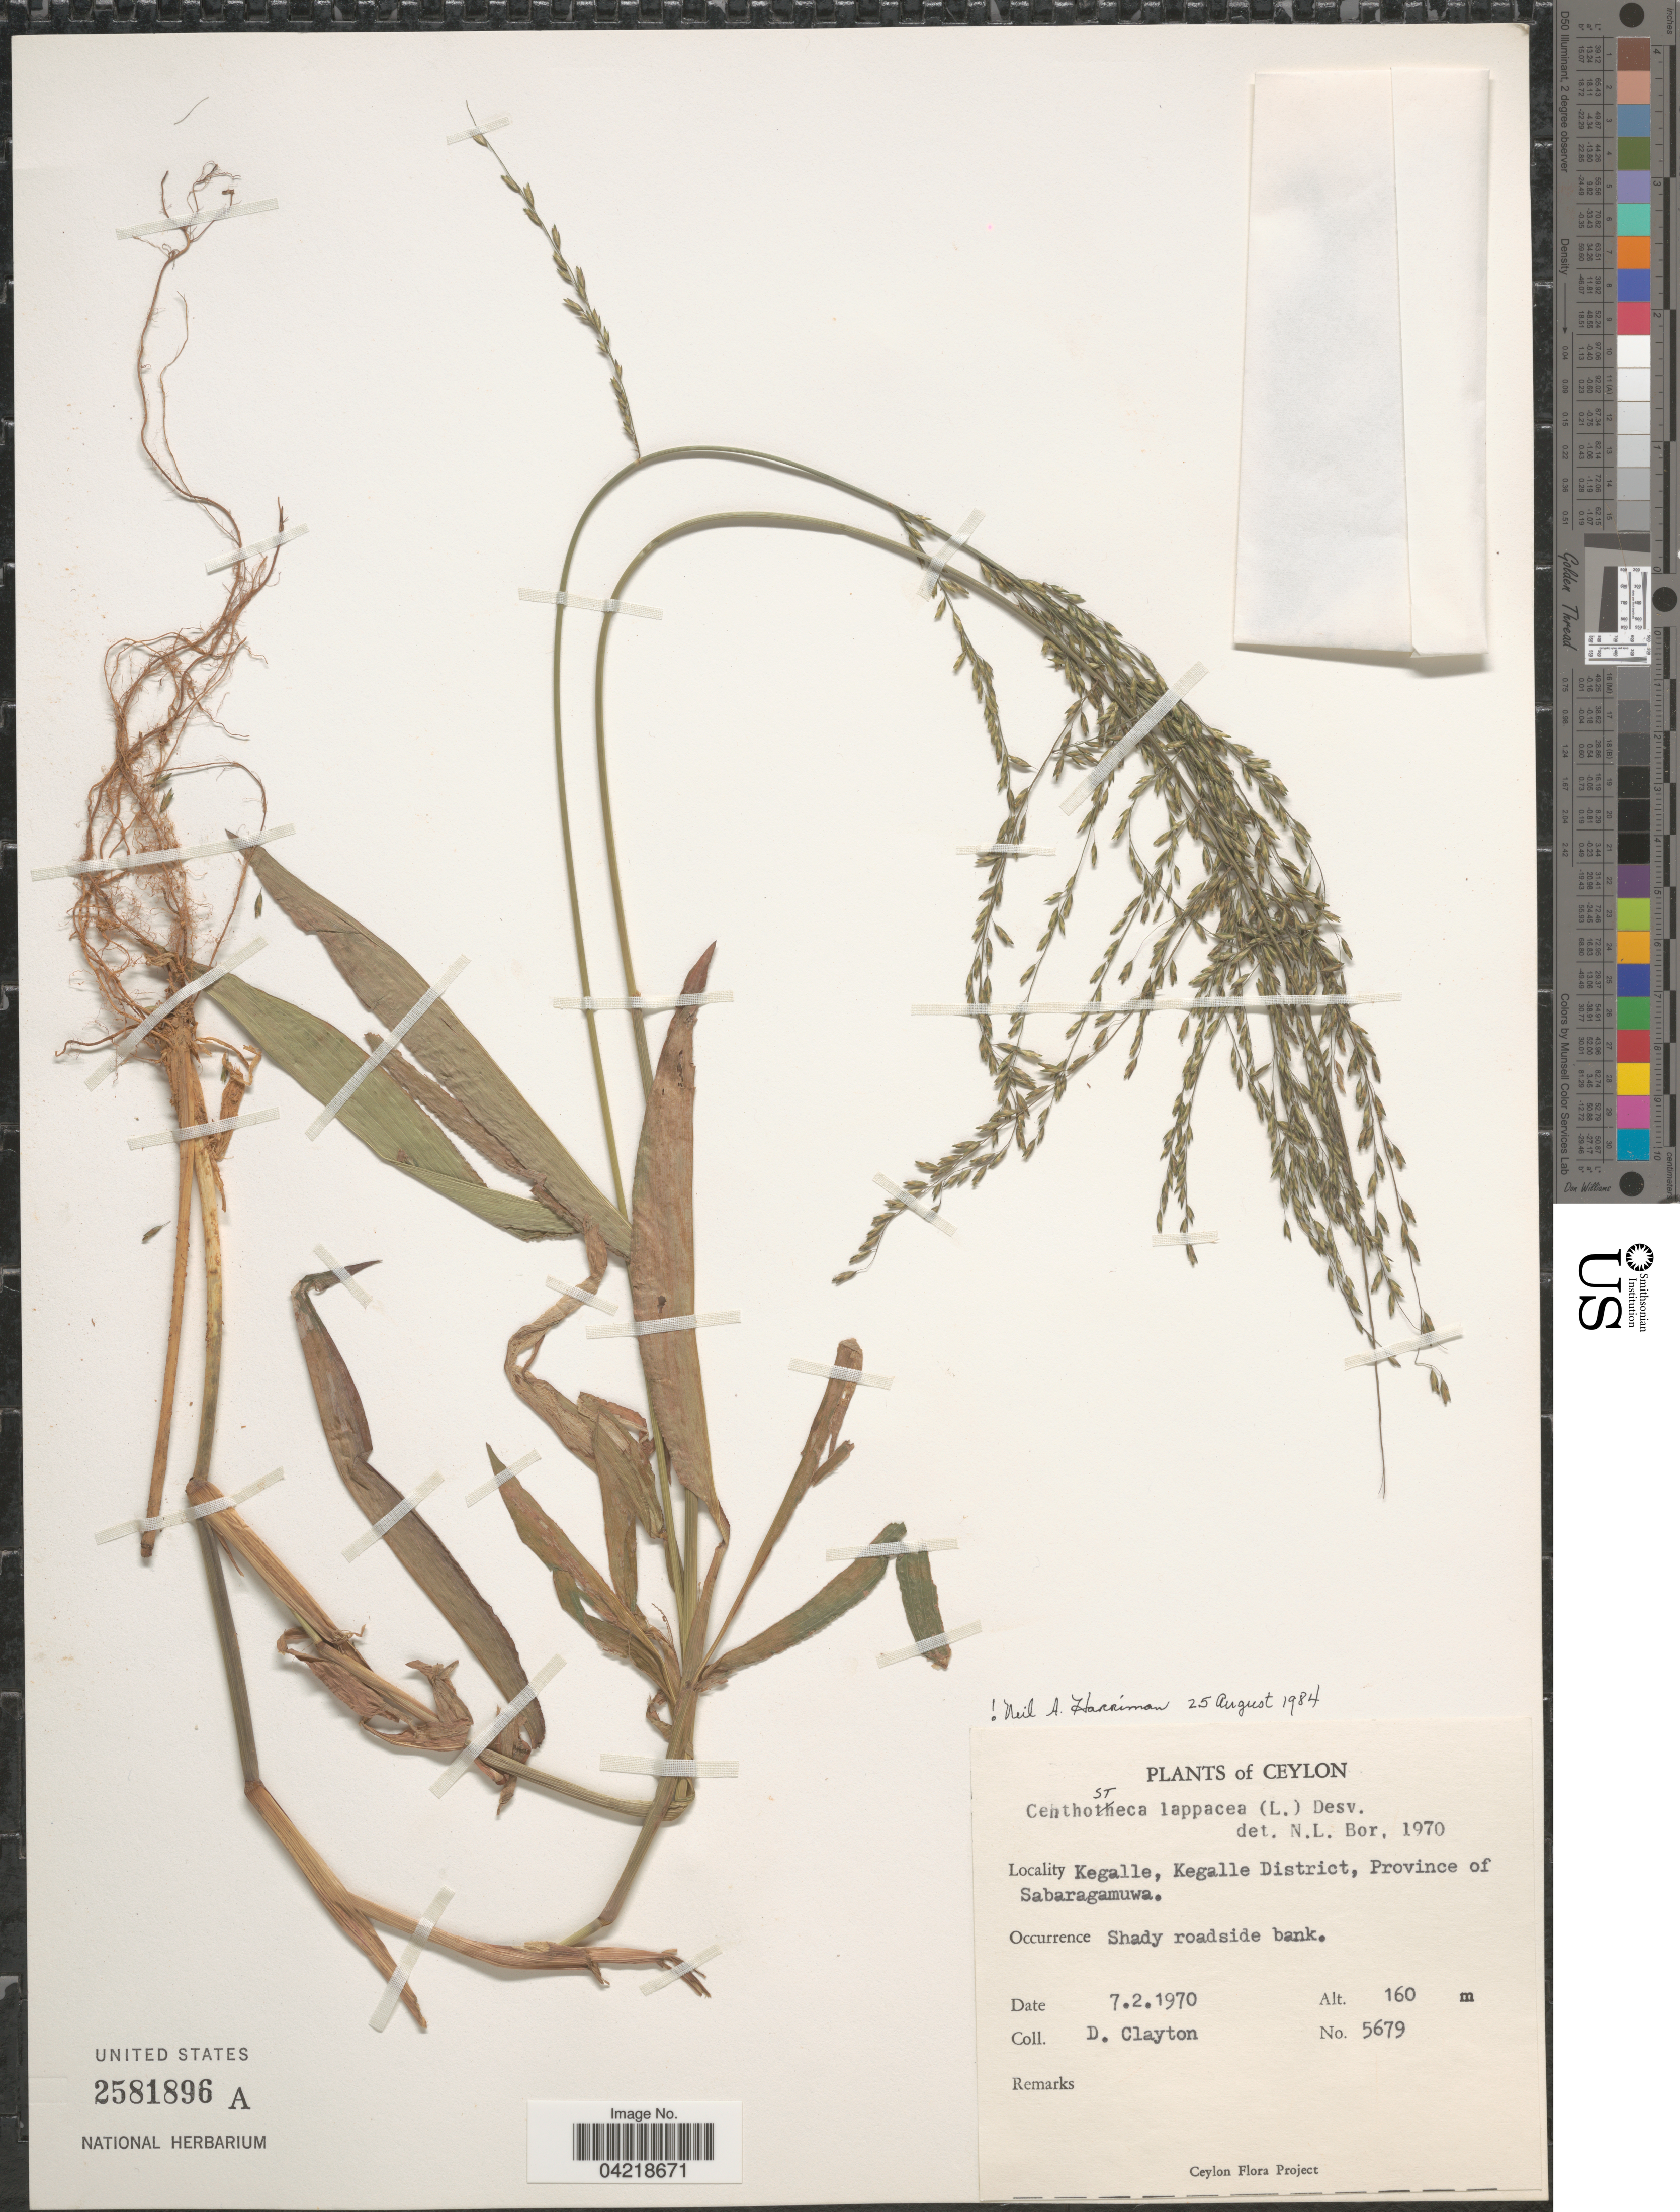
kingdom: Plantae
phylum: Tracheophyta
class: Liliopsida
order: Poales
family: Poaceae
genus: Centotheca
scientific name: Centotheca lappacea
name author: (L.) Desv.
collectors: D. Clayton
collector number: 5679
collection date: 1970-02-07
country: Sri Lanka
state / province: Sabaragamuwa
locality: Ceylon. Kegalle, Kegalle District.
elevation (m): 160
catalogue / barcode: US 2581896A